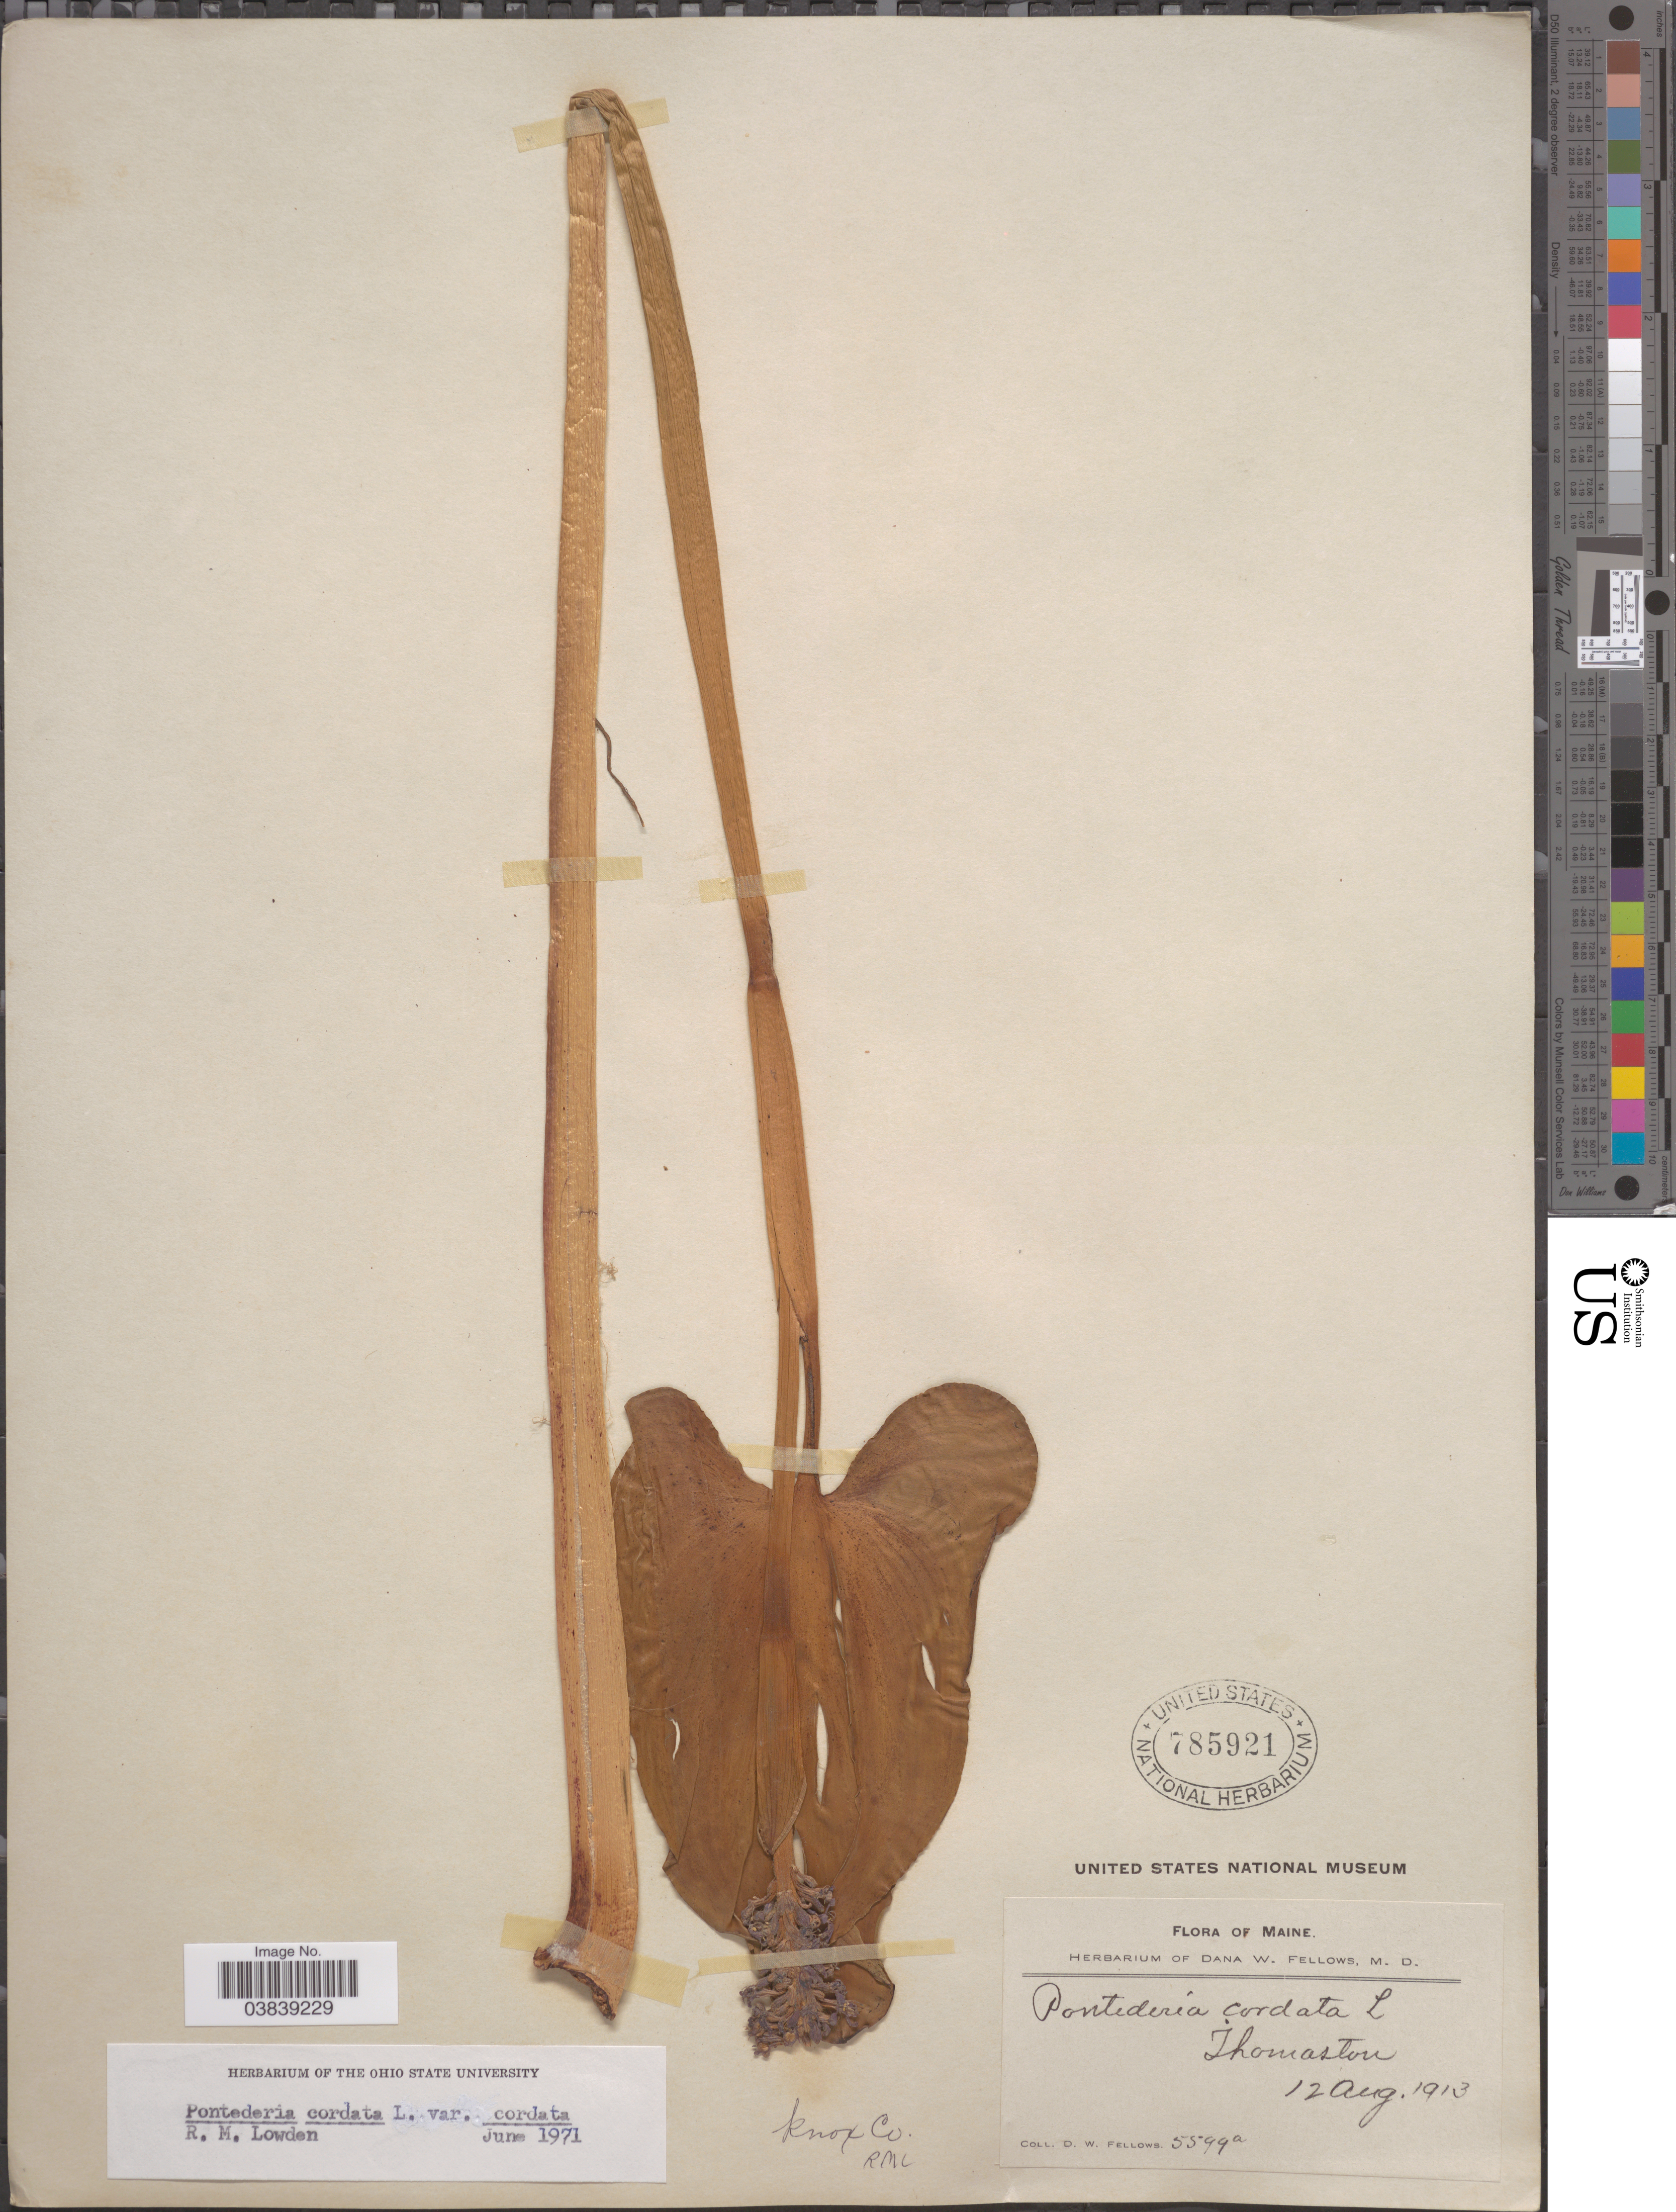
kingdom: Plantae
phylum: Tracheophyta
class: Liliopsida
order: Commelinales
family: Pontederiaceae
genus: Pontederia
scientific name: Pontederia cordata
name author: L.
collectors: D. W. Fellows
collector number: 5599a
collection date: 1913-08-12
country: United States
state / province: Maine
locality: Thomaston. Knox Co.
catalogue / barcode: US 785921